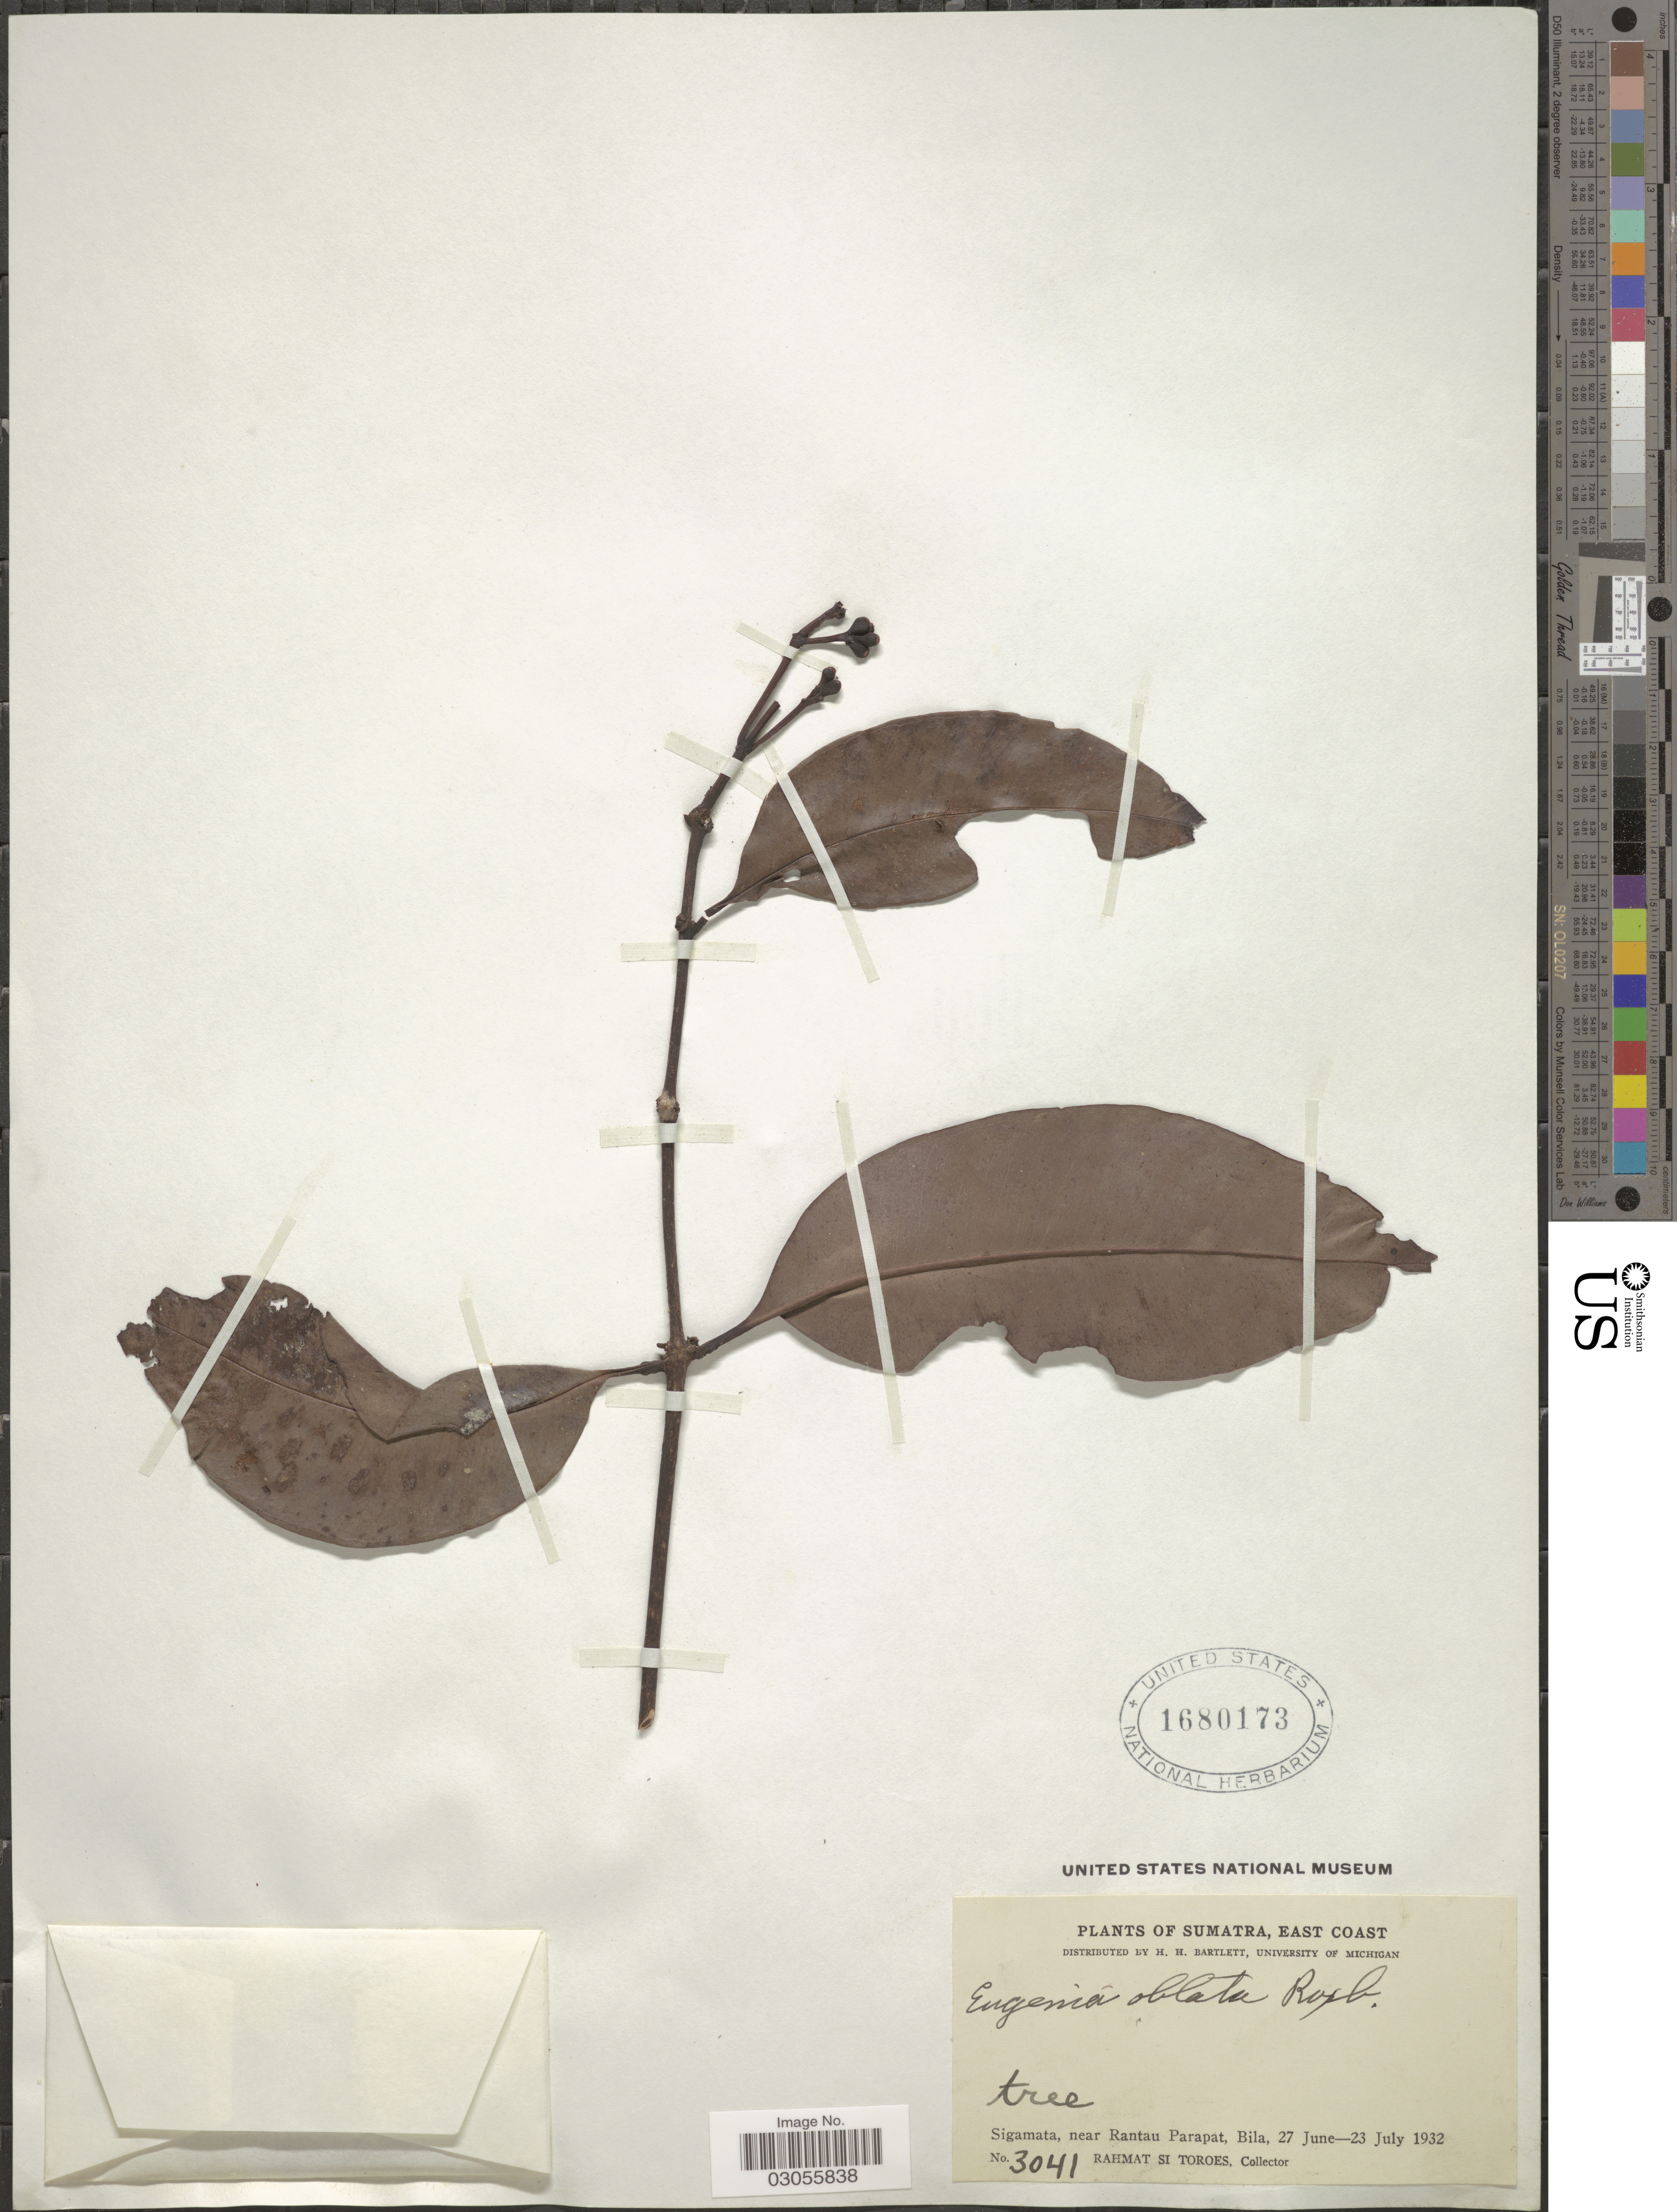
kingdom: Plantae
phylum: Tracheophyta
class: Magnoliopsida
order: Myrtales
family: Myrtaceae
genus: Syzygium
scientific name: Syzygium oblatum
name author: (Roxb.) Wall. ex A.M. Cowan & Cowan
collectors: Rahmat Si Boeea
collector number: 3041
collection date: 1932-06-27/1932-07-23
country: Indonesia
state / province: Sumatra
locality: East Coast. Sigamata, near Rantau Parapat, Bila.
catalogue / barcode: US 1680173